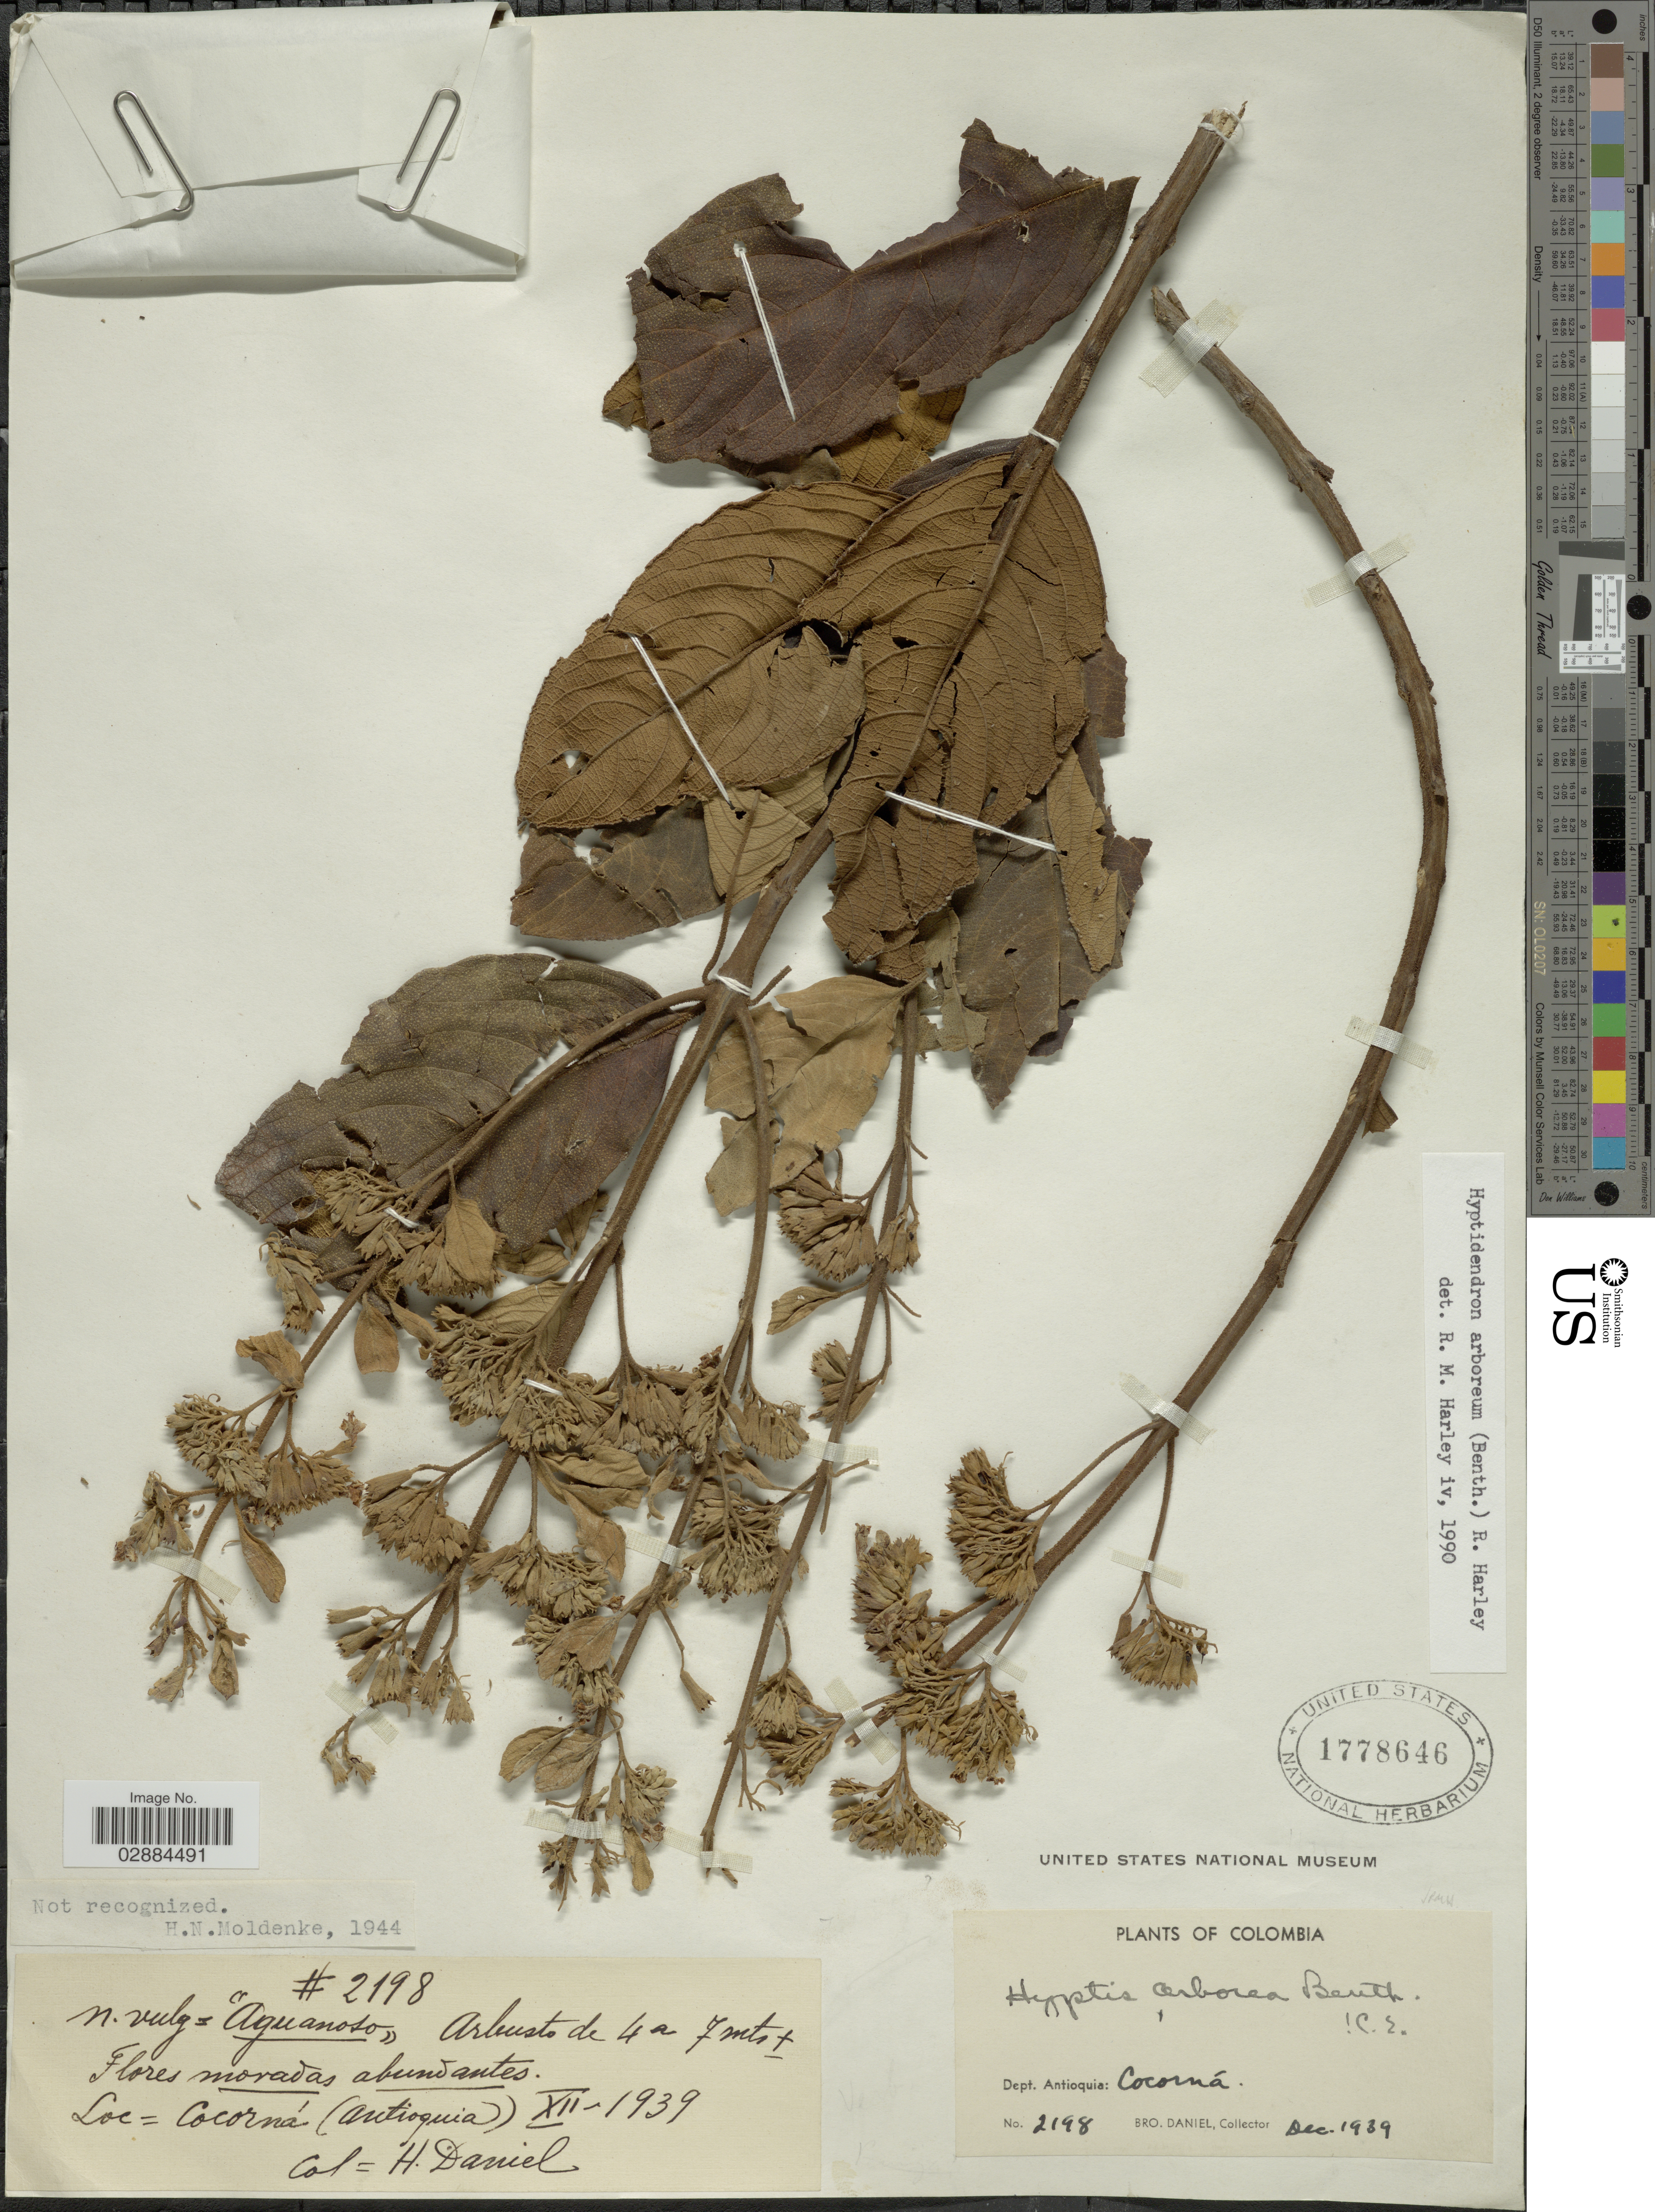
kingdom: Plantae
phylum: Tracheophyta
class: Magnoliopsida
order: Lamiales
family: Lamiaceae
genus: Hyptidendron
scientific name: Hyptidendron arboreum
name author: (Benth.) Harley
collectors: Bro. Daniel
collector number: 2198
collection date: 1939-12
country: Colombia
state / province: Antioquia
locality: Dept. Antioquia: Cocorná.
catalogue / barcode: US 1778646